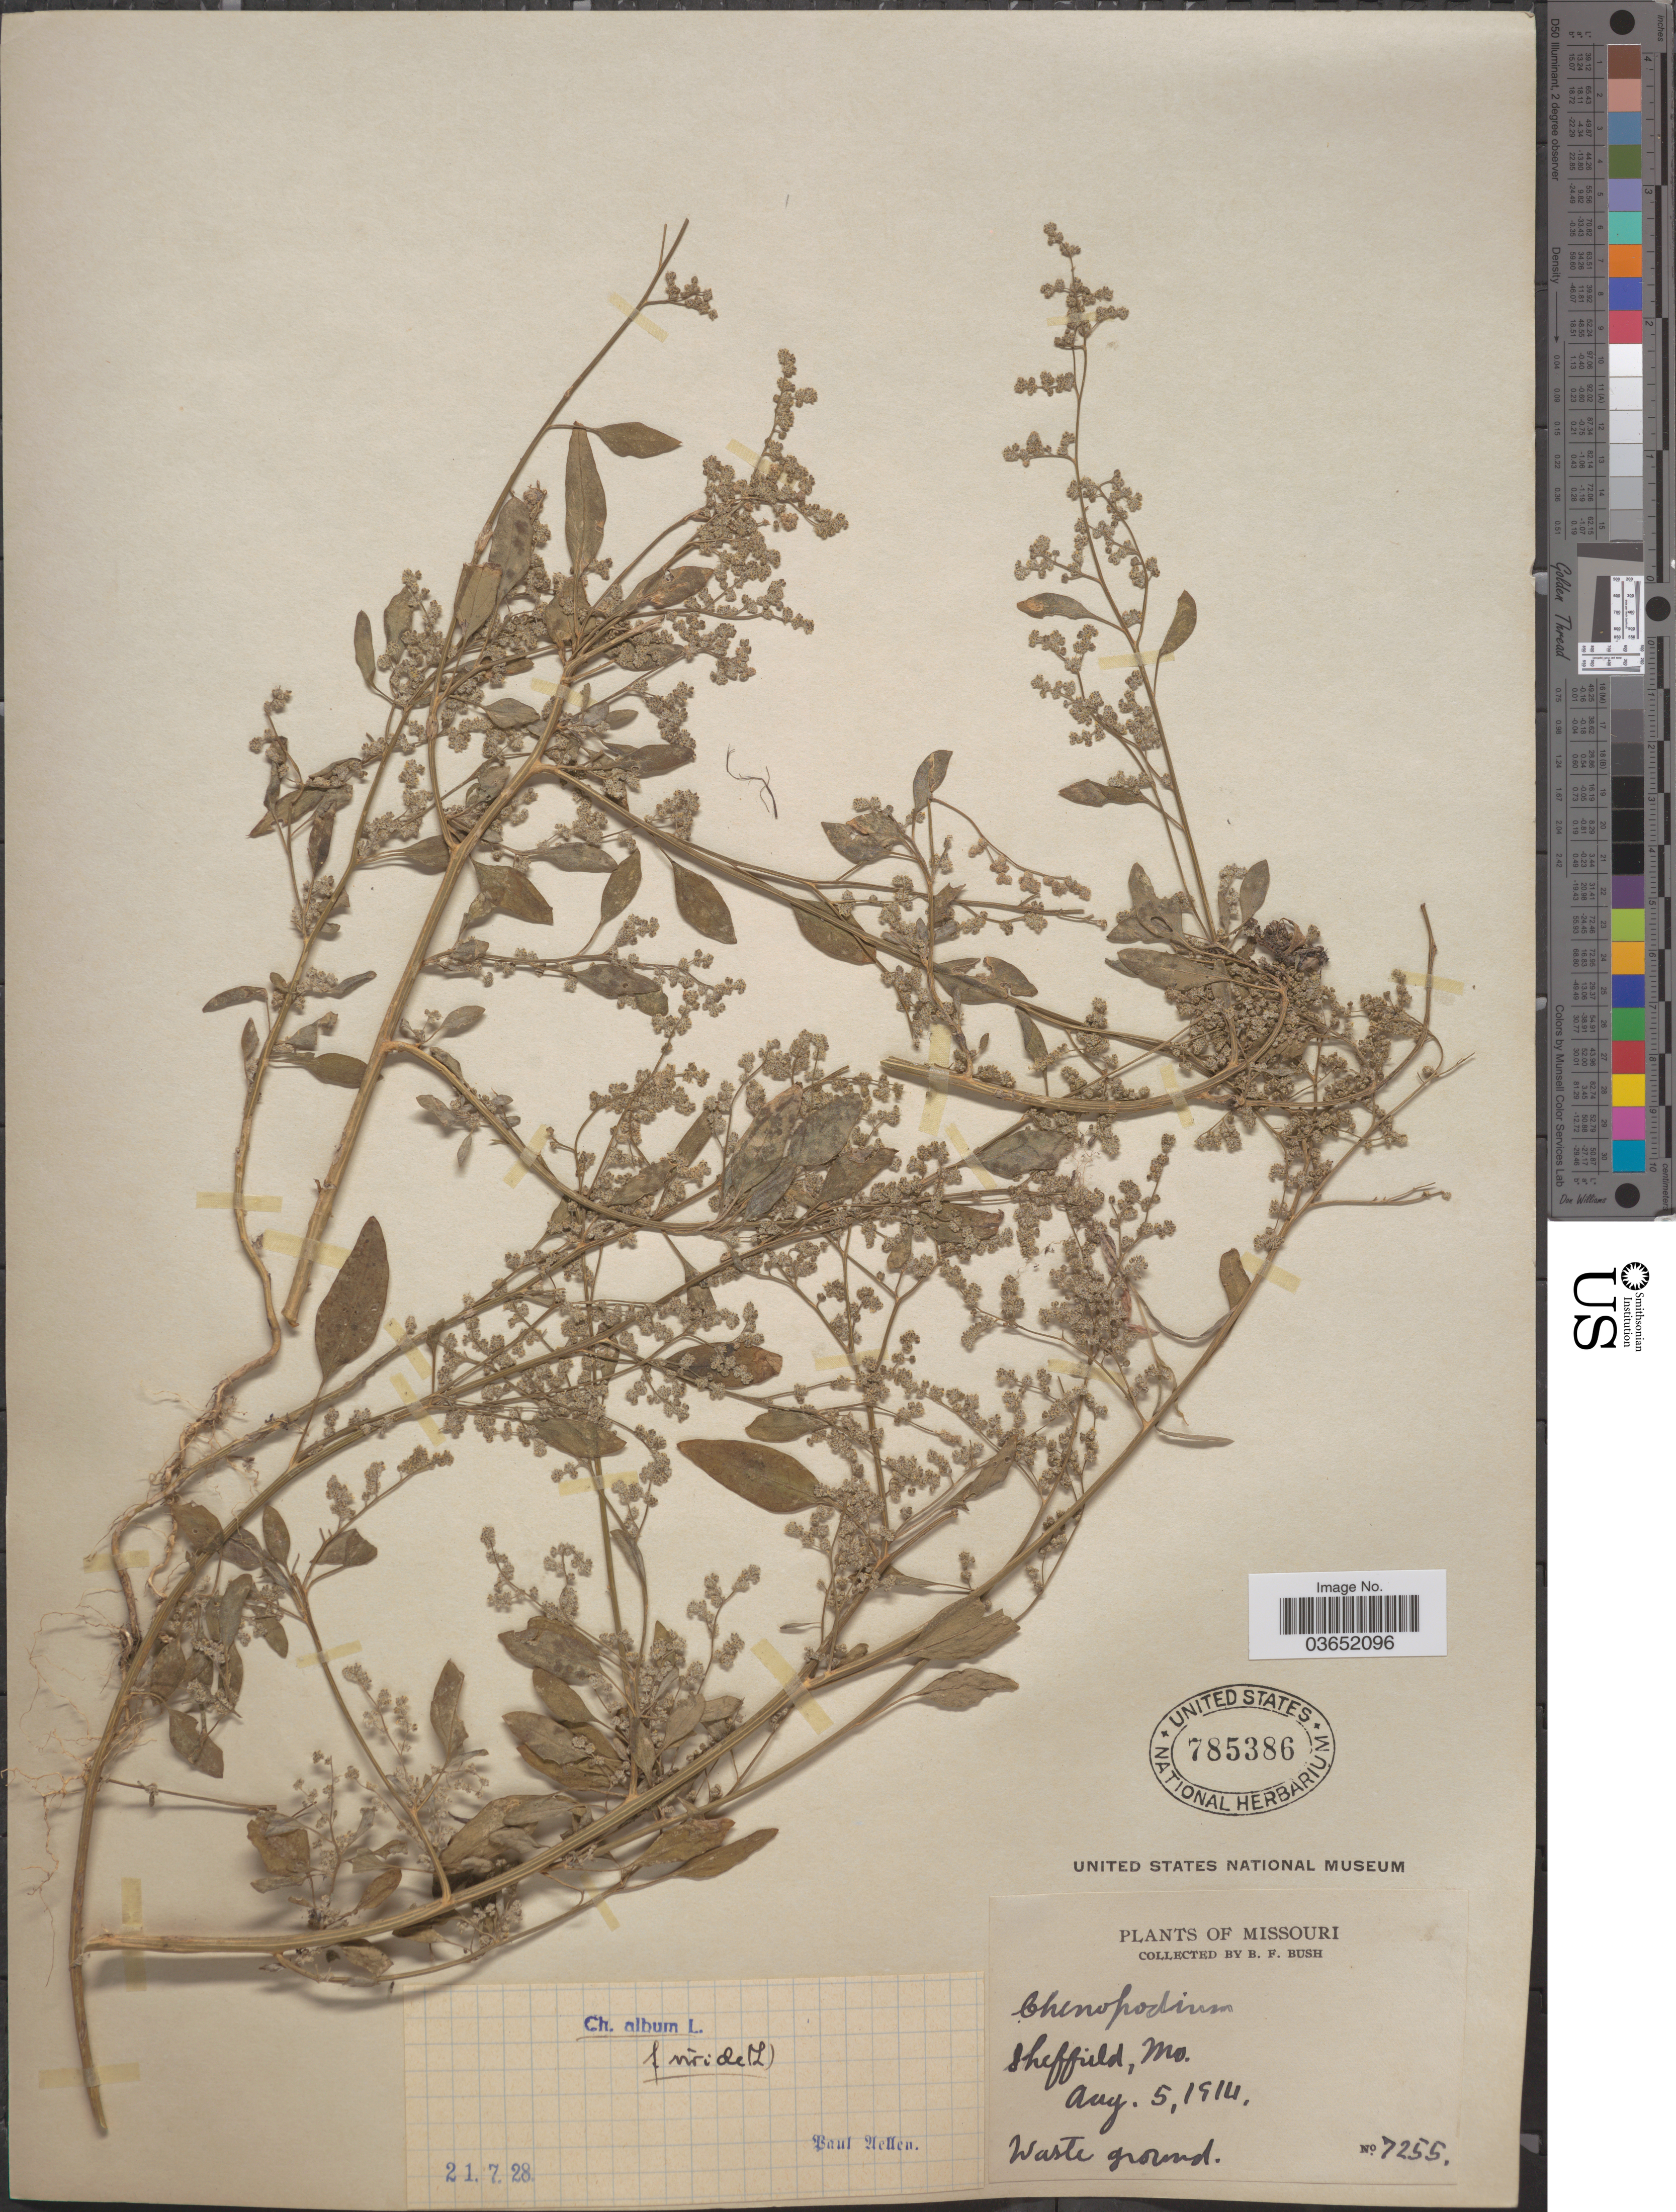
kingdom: Plantae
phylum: Tracheophyta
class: Magnoliopsida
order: Caryophyllales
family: Amaranthaceae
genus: Chenopodium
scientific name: Chenopodium album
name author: L.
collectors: B. F. Bush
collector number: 7255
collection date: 1914-08-05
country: United States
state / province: Missouri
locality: Sheffield.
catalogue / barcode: US 785386